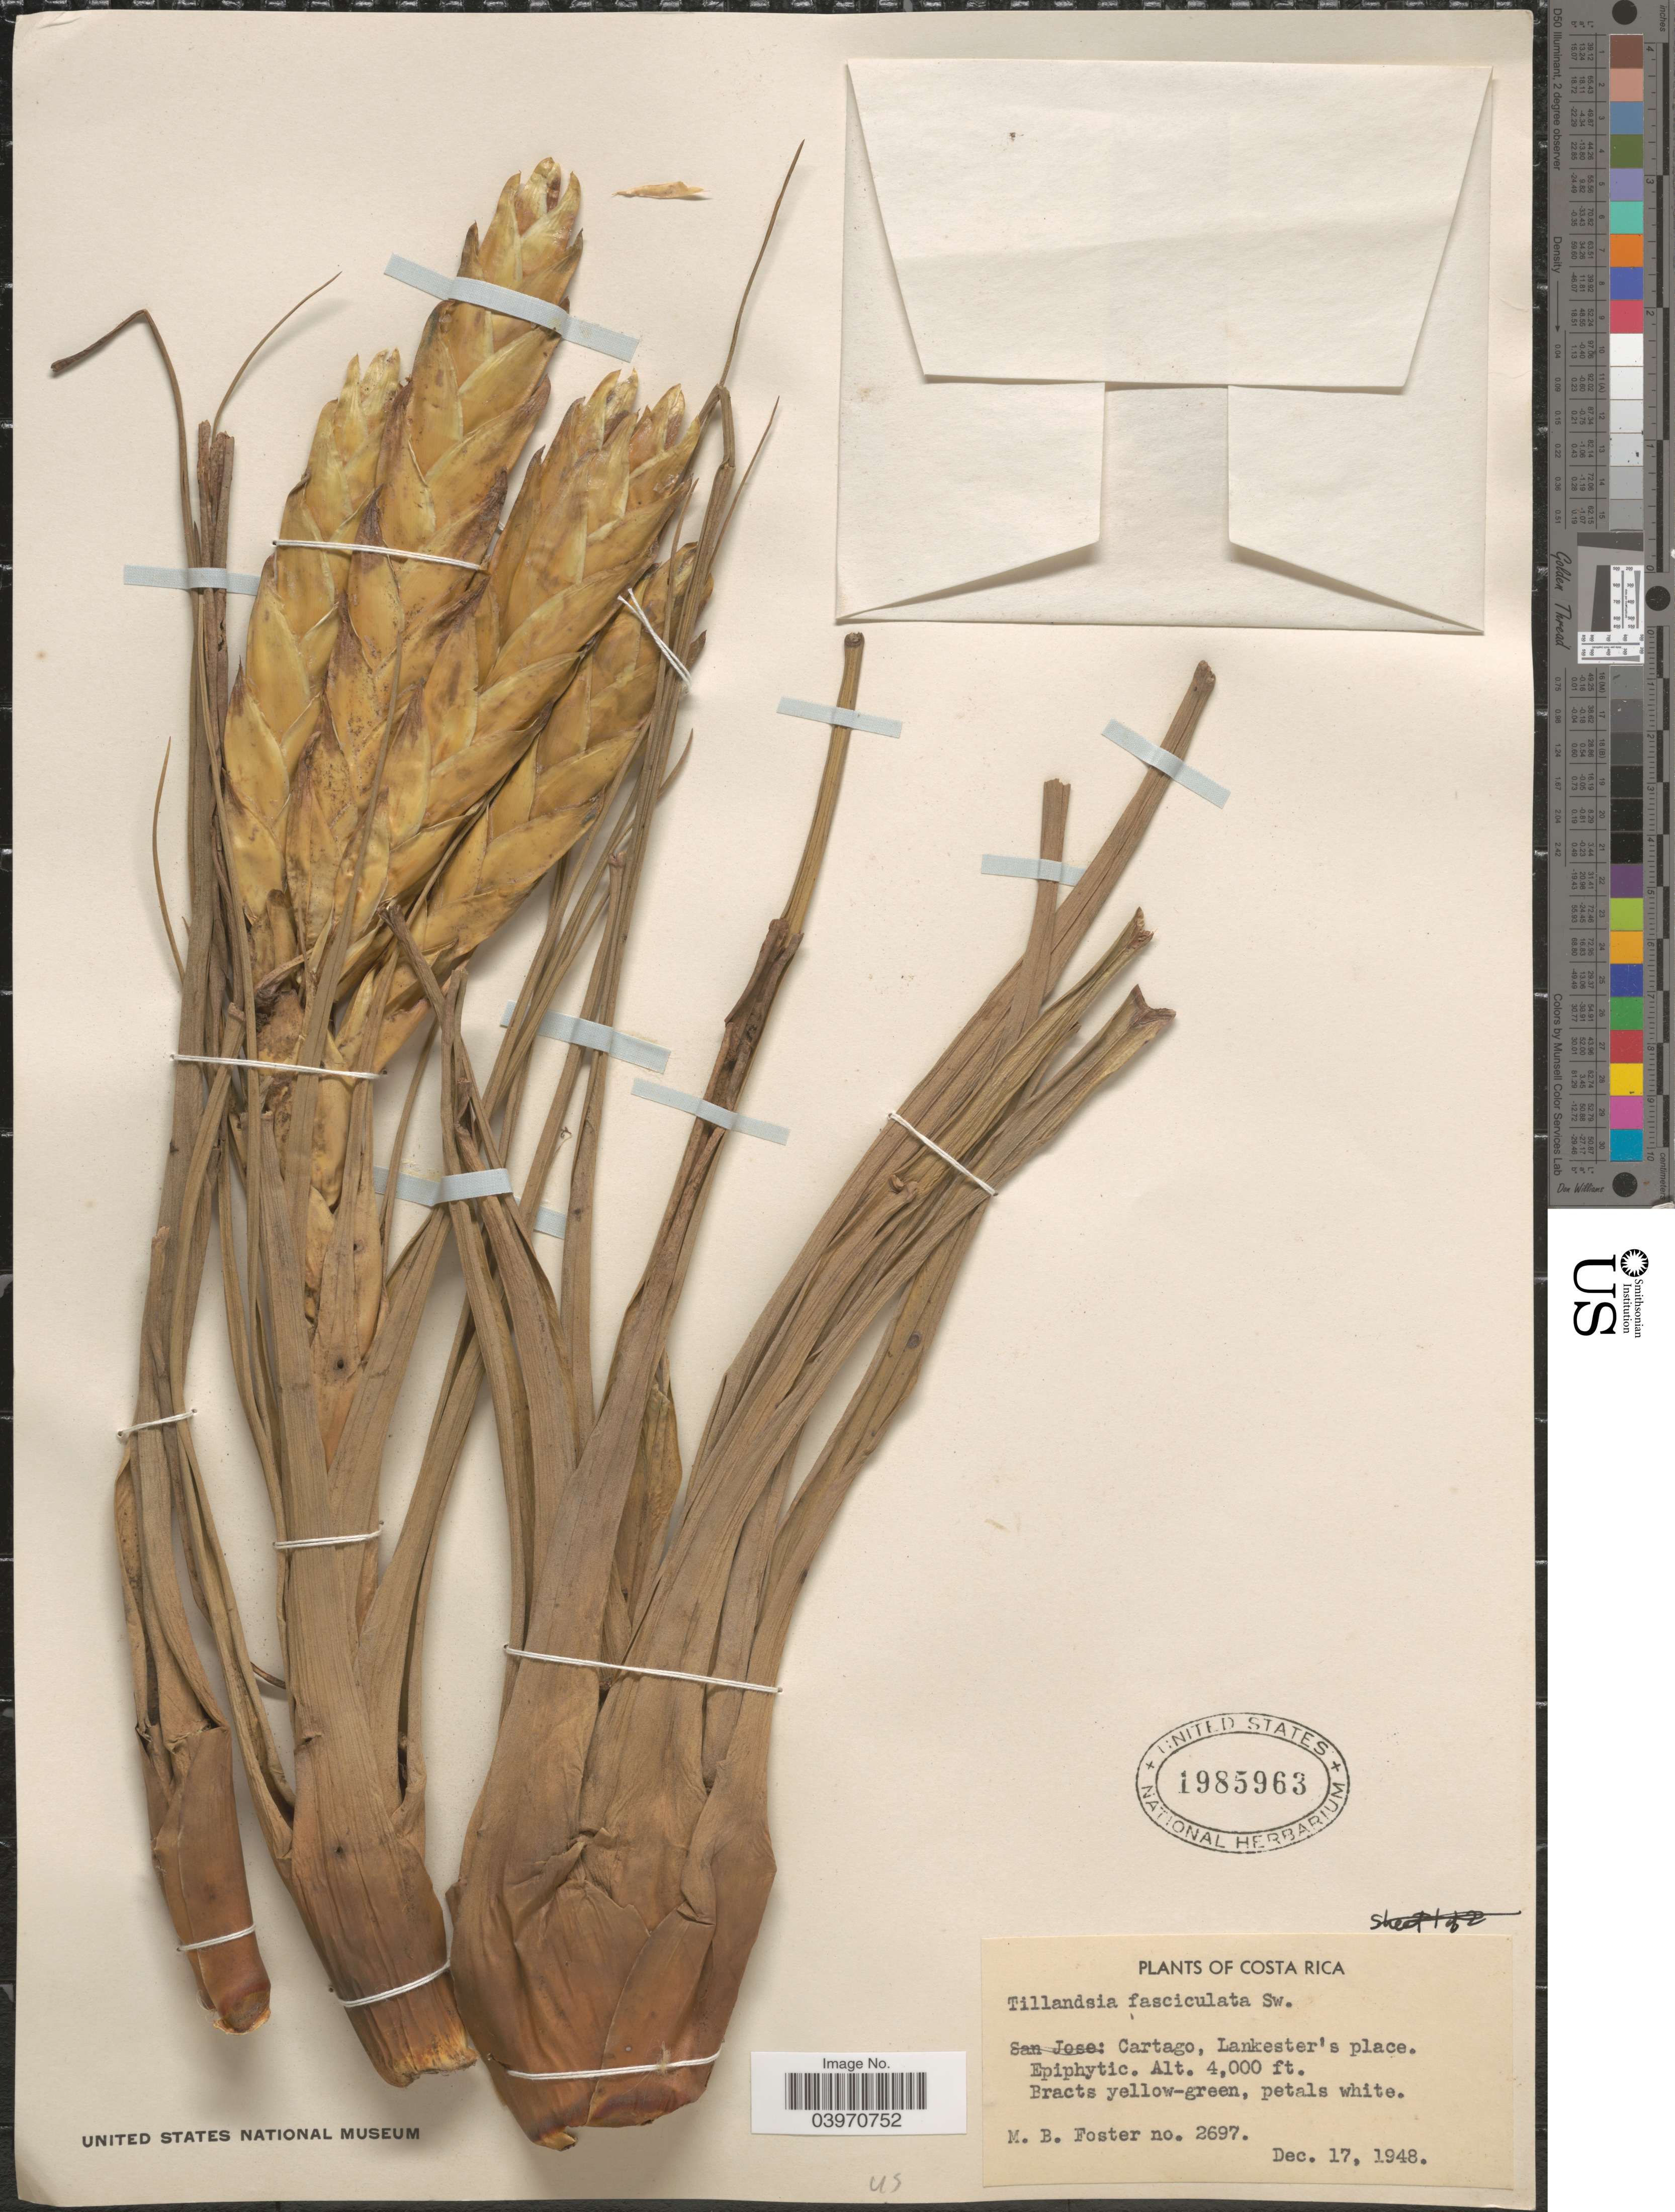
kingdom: Plantae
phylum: Tracheophyta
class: Liliopsida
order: Poales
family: Bromeliaceae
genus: Tillandsia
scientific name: Tillandsia fasciculata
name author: Sw.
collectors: M. B. Foster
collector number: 2697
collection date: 1948-12-17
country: Costa Rica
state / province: Cartago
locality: Lankester's place.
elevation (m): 1219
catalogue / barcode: US 1985963